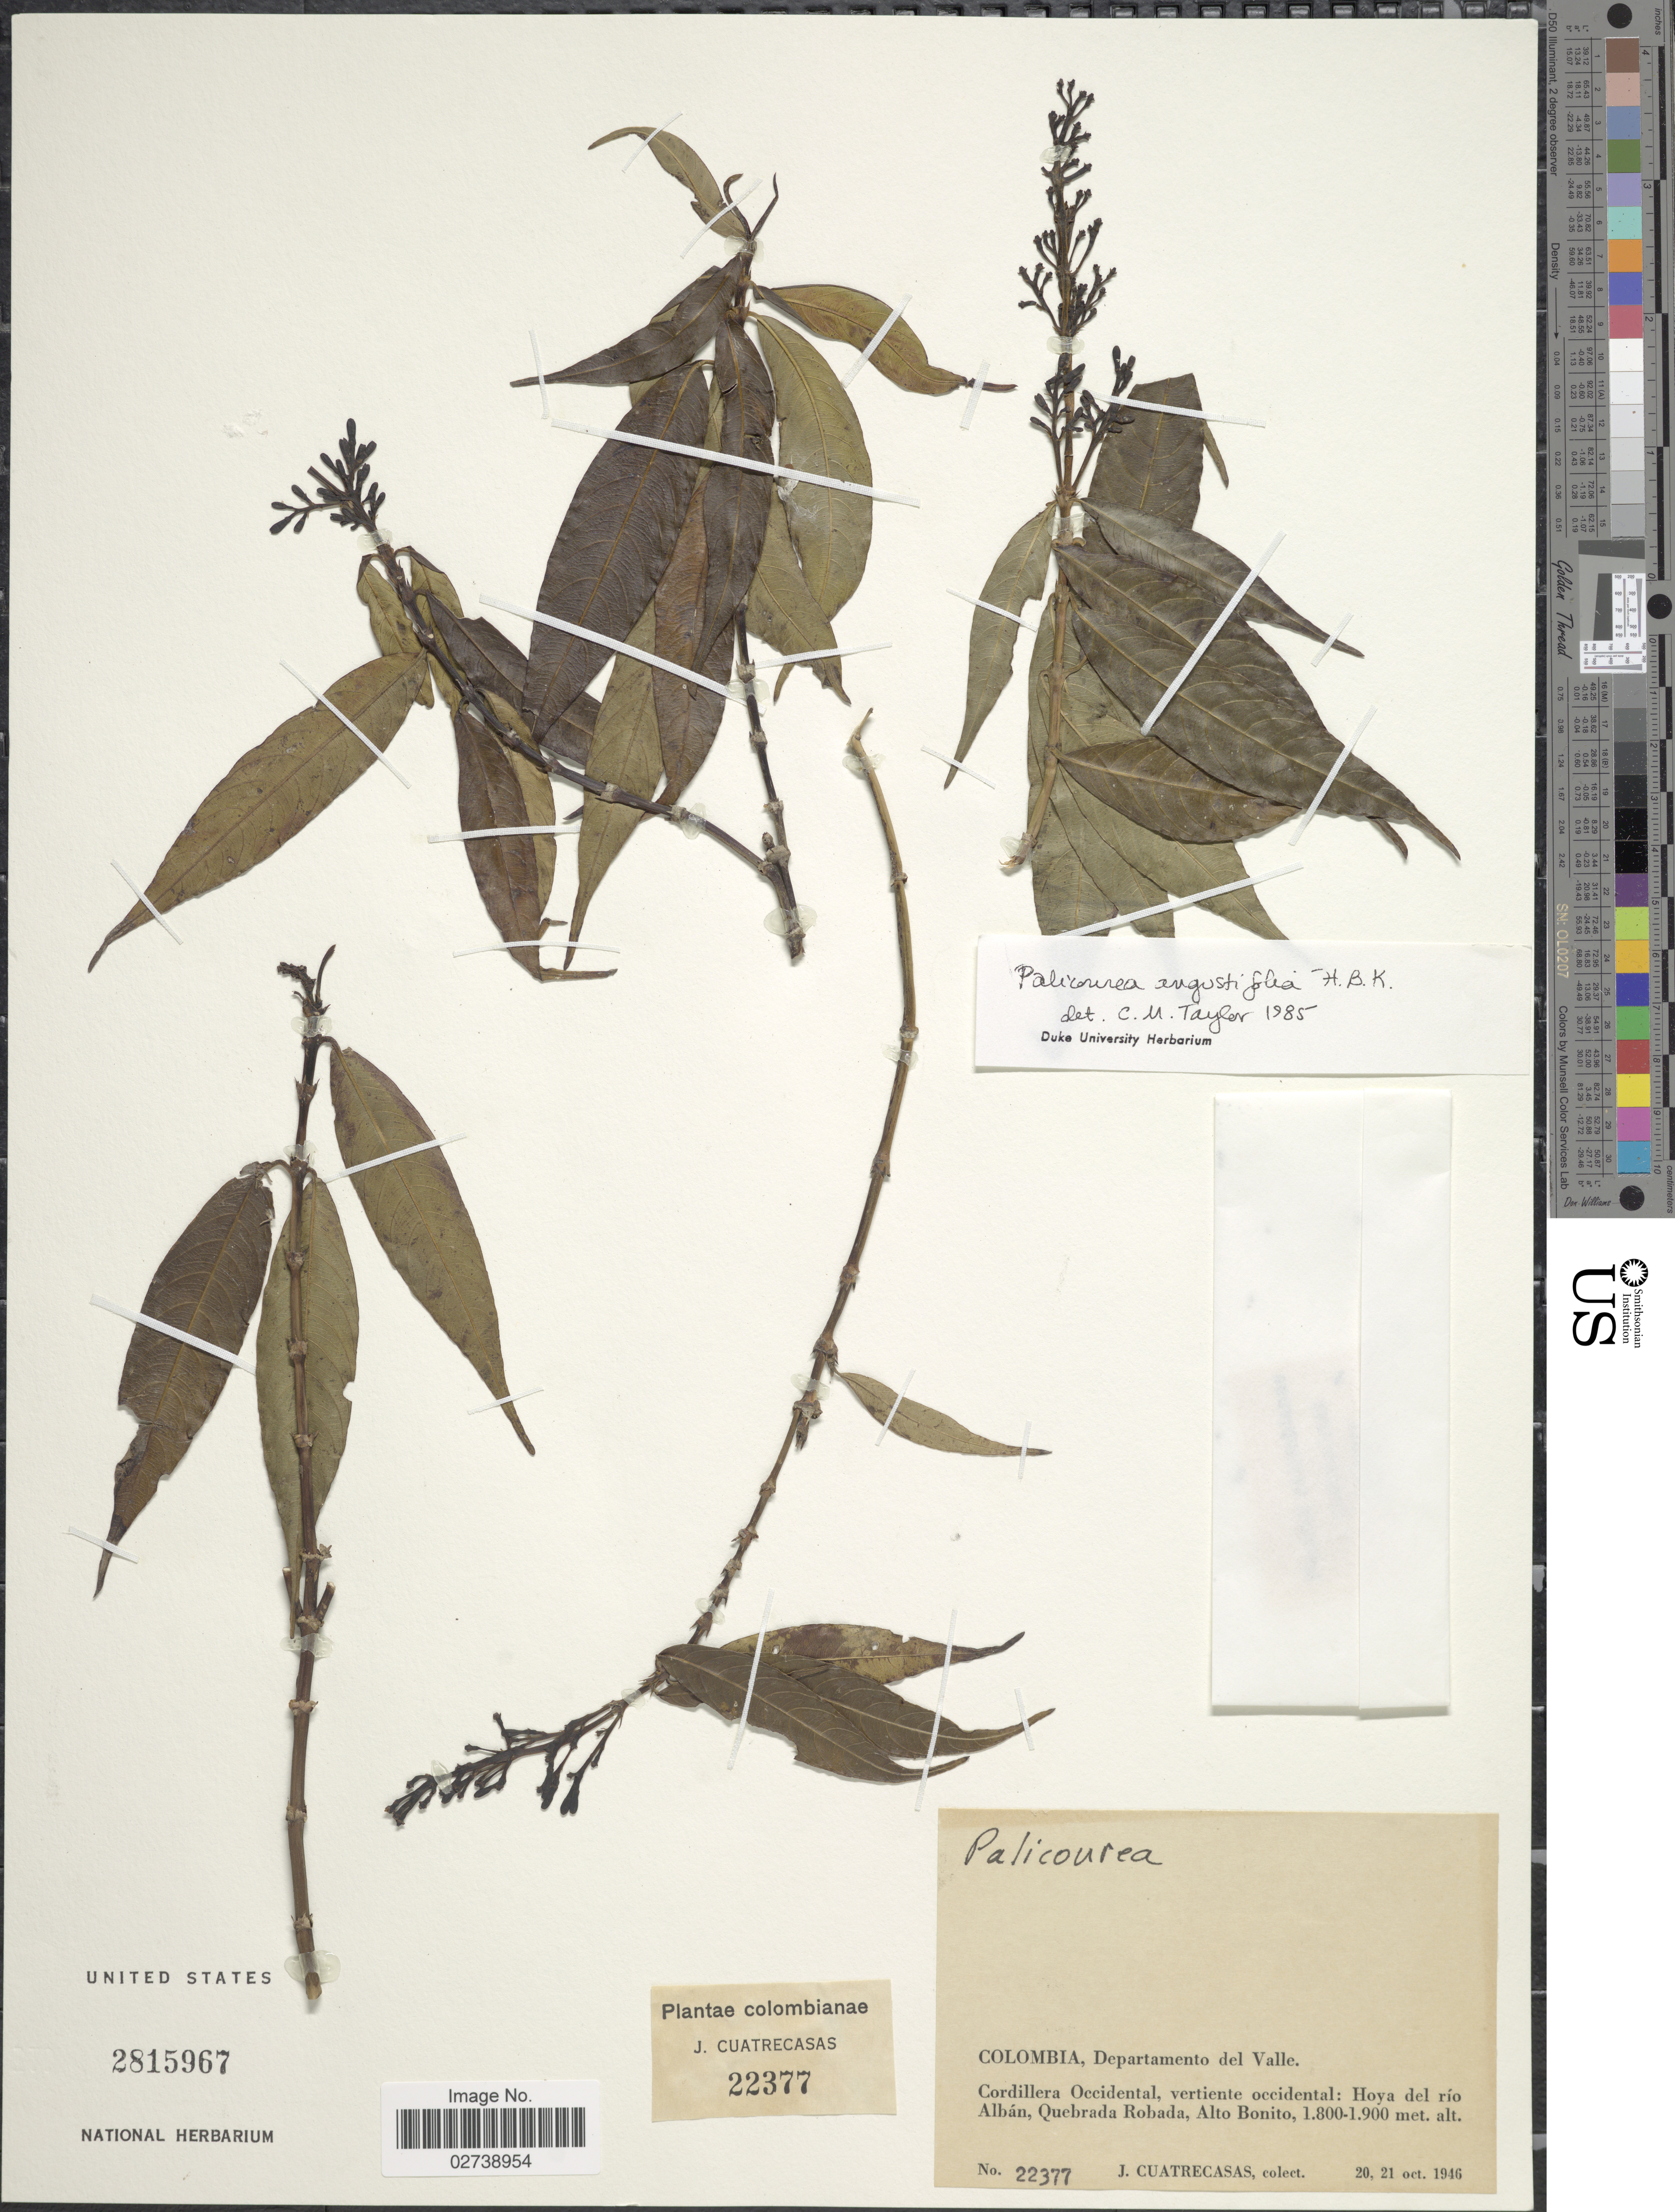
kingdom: Plantae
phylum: Tracheophyta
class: Magnoliopsida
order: Gentianales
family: Rubiaceae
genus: Palicourea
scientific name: Palicourea angustifolia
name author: Kunth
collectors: J. Cuatrecasas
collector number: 22377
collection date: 1946-10-20/1946-10-21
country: Colombia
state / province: Valle del Cauca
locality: Colombia, Departamento del Valle. Cordillera Occidental, vertiente occidental: Hoya del rio Alban, Quebrada Robada, Alto Bonito.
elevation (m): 1800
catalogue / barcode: US 2815967